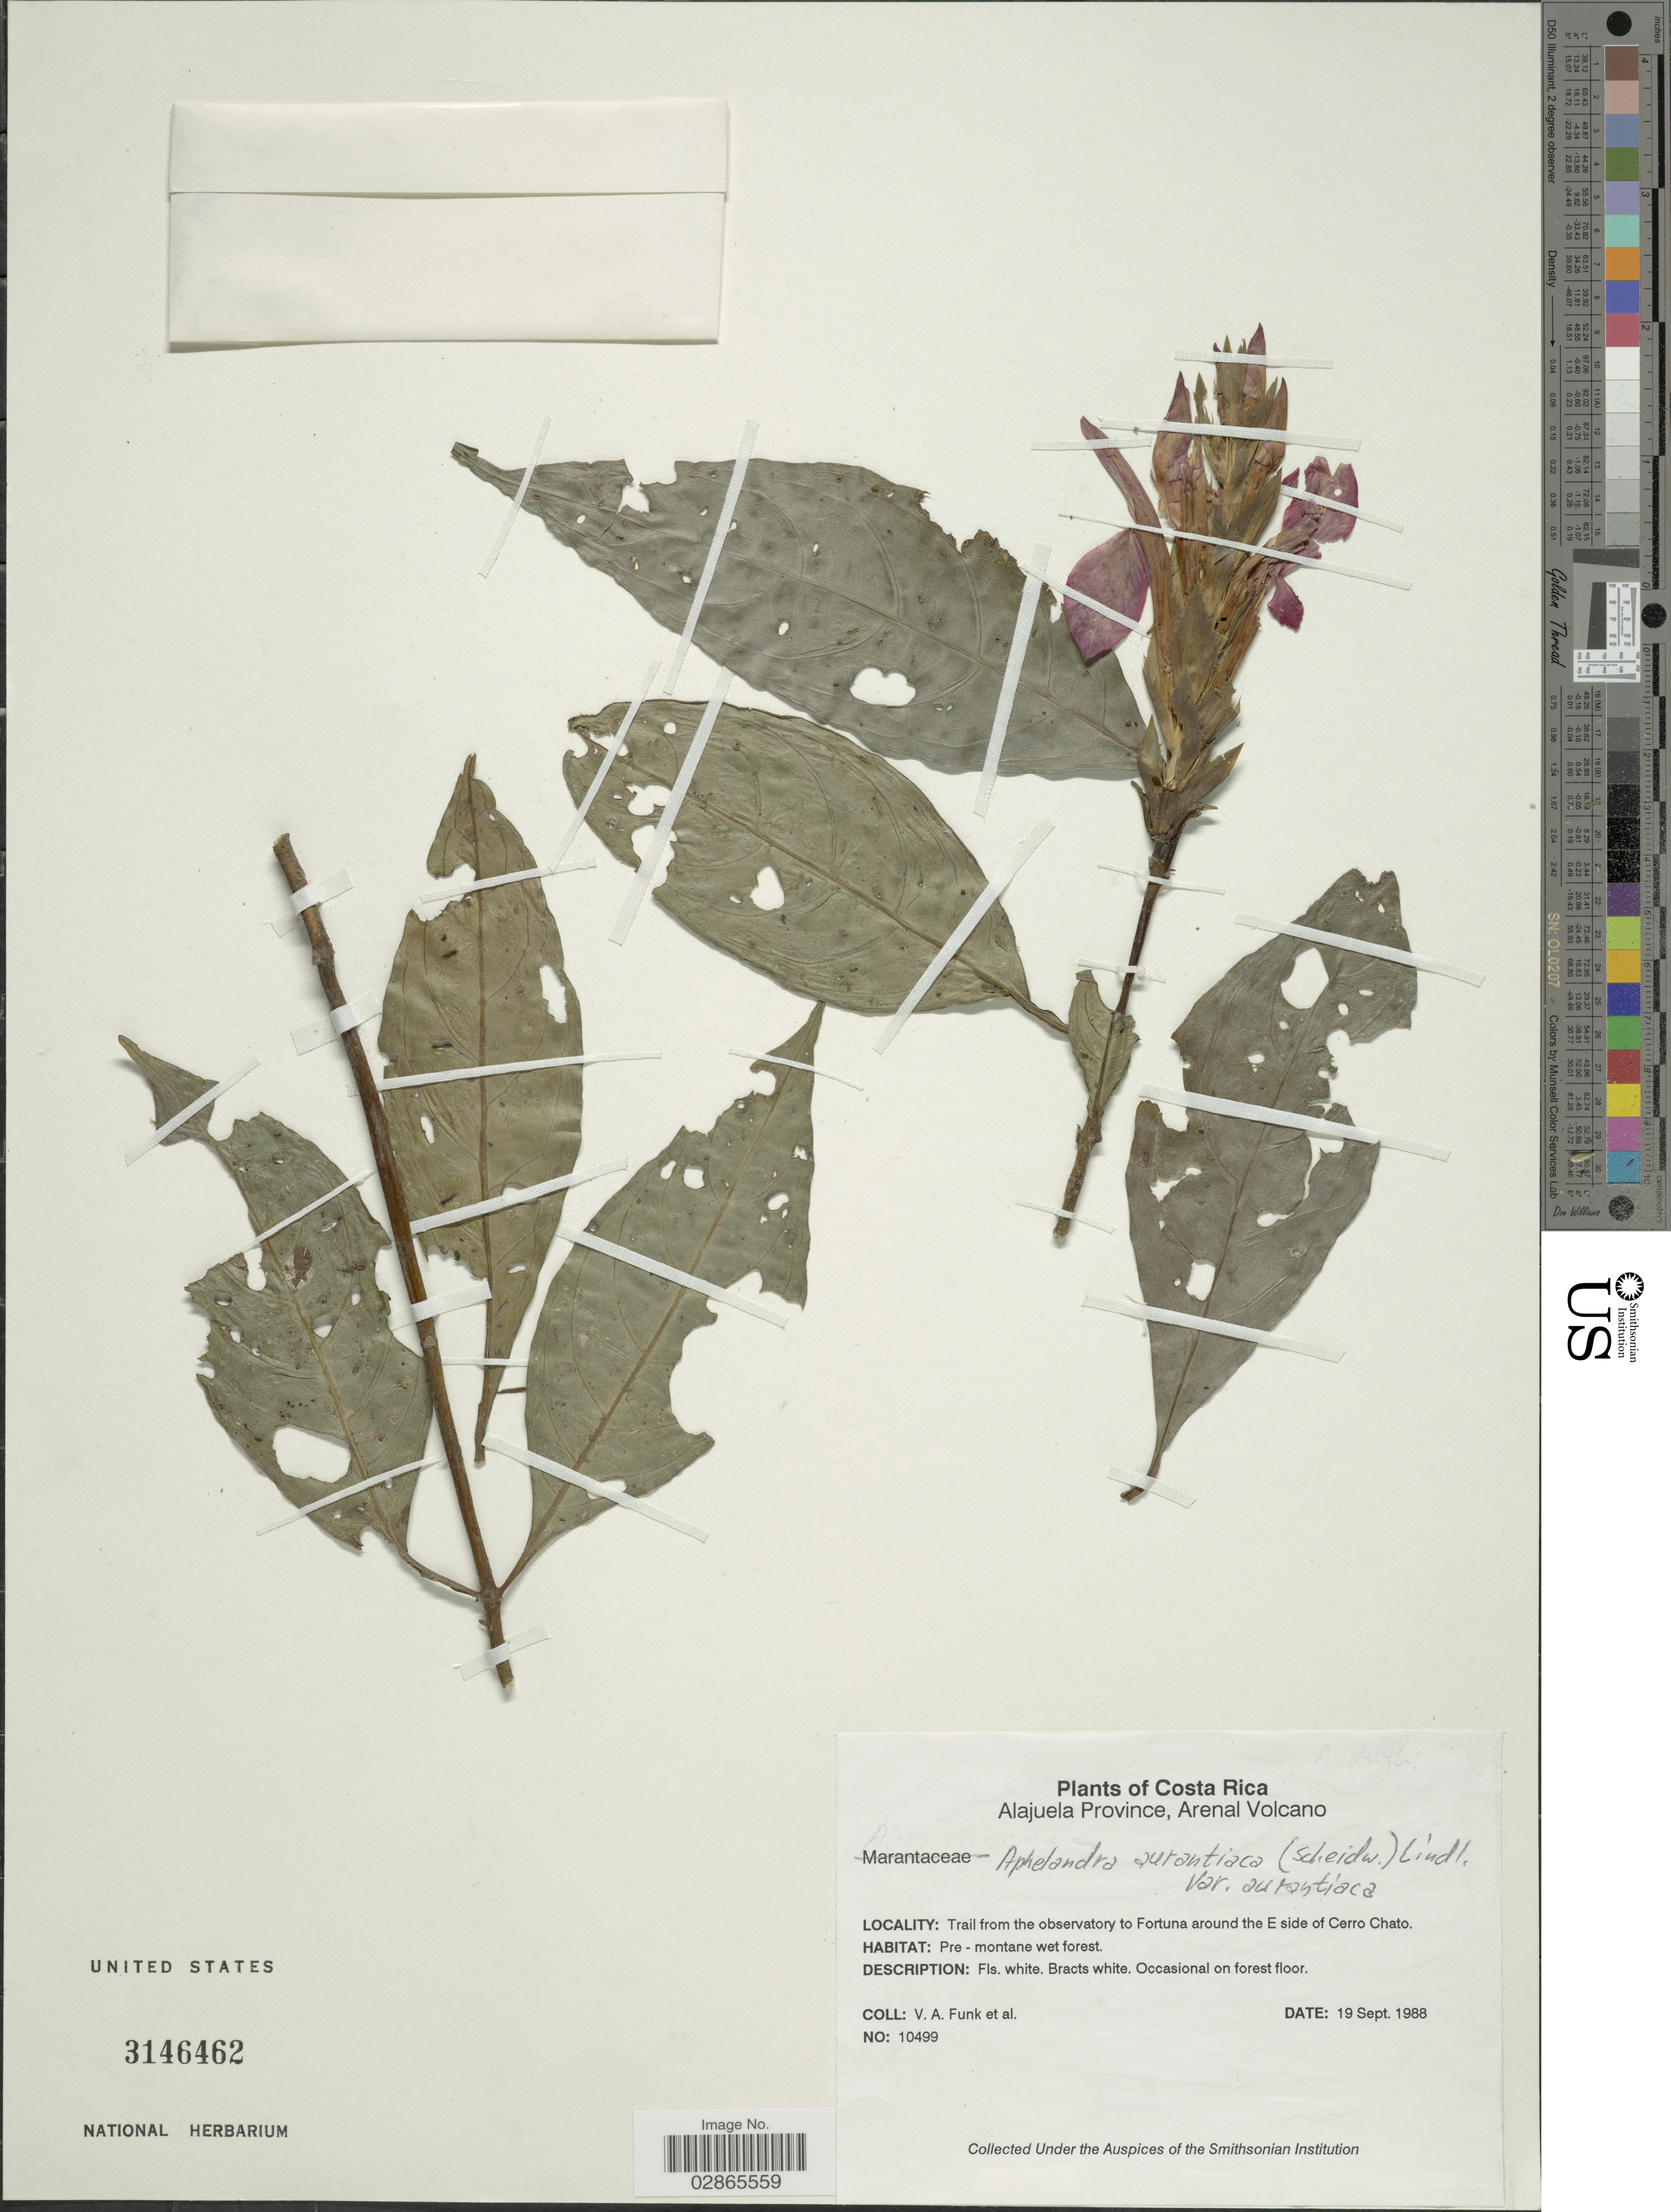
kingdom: Plantae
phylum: Tracheophyta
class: Magnoliopsida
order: Lamiales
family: Acanthaceae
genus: Aphelandra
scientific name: Aphelandra aurantiaca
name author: (Scheidw.) Lindl.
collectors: V. Funk & et al.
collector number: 10499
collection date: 1988-09-19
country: Costa Rica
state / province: Alajuela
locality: Arenal Volcano. Trail from the observatory to Fortuna around the E side of Cerro Chato.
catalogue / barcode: US 3146462